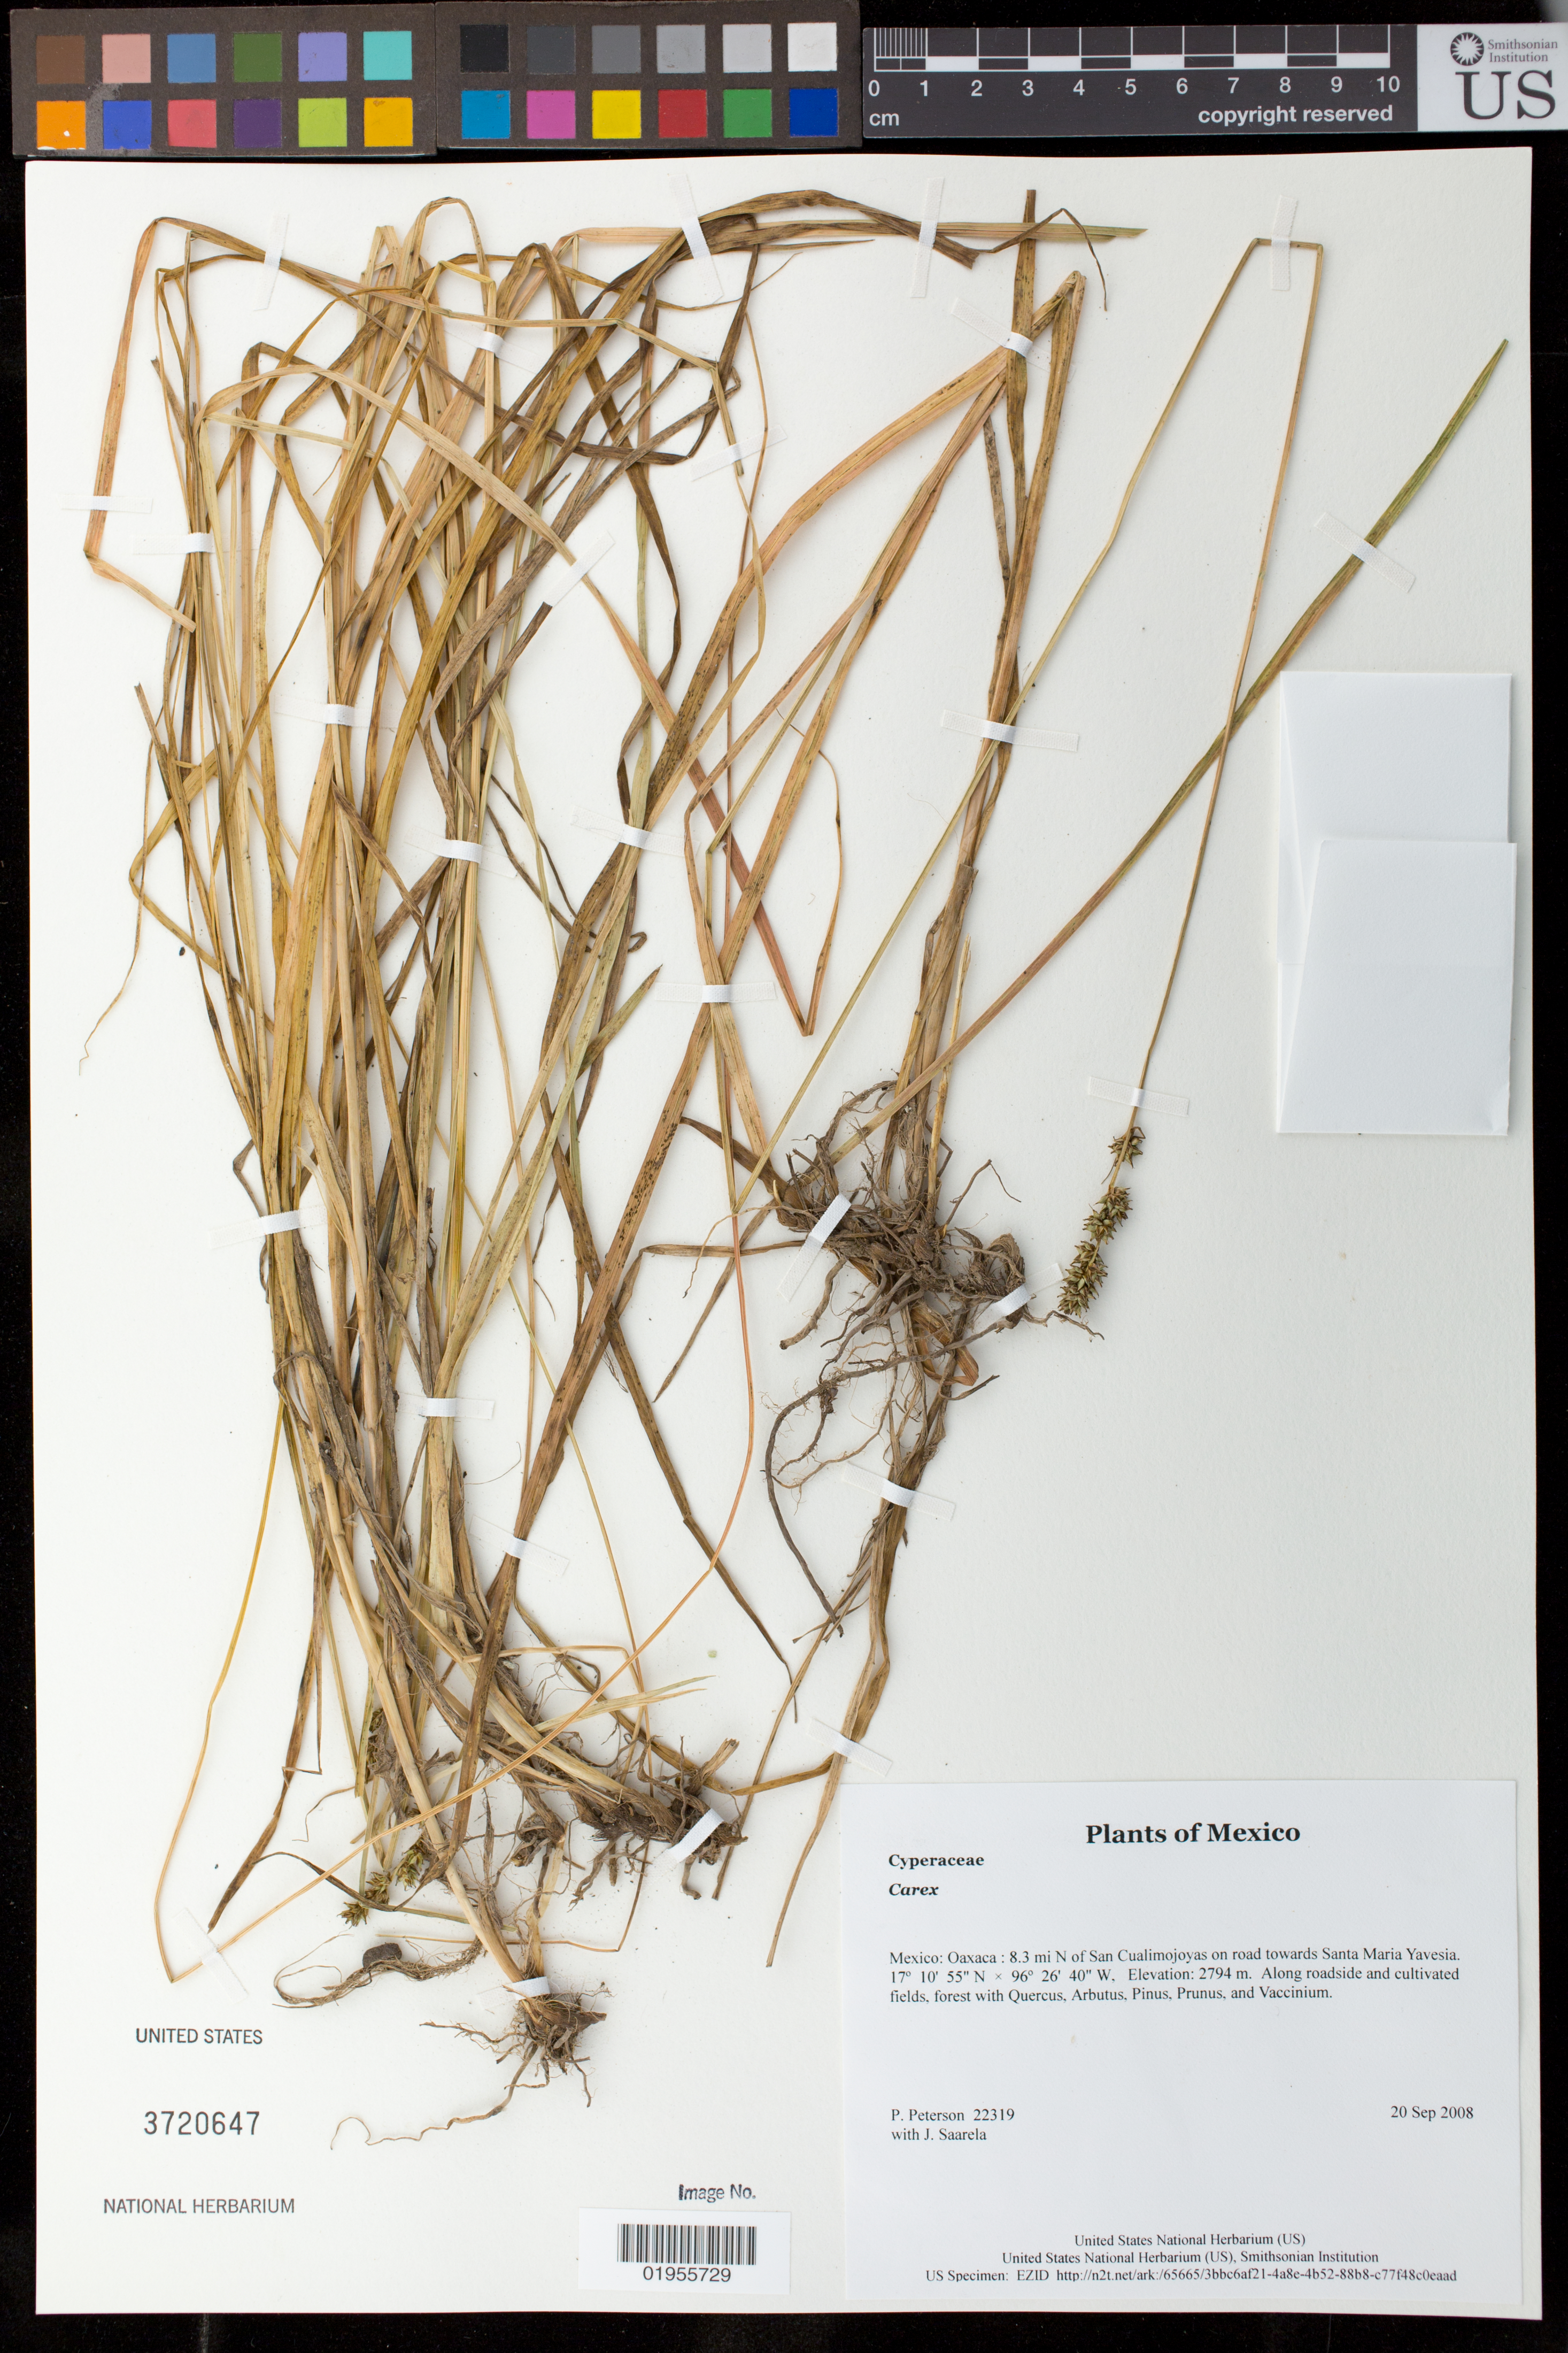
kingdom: Plantae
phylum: Tracheophyta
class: Liliopsida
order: Poales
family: Cyperaceae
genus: Carex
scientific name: Carex sp.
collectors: P. M. Peterson & J. Saarela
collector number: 22319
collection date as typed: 20 Sep 2008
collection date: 2008-09-20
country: Mexico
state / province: Oaxaca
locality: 8.3 mi N of San Cualimojoyas on road towards Santa Maria Yavesia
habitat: Along roadside and cultivated fields, forest with Quercus, Arbutus, Pinus, Prunus, and Vaccinium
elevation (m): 2794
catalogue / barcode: US 3720647